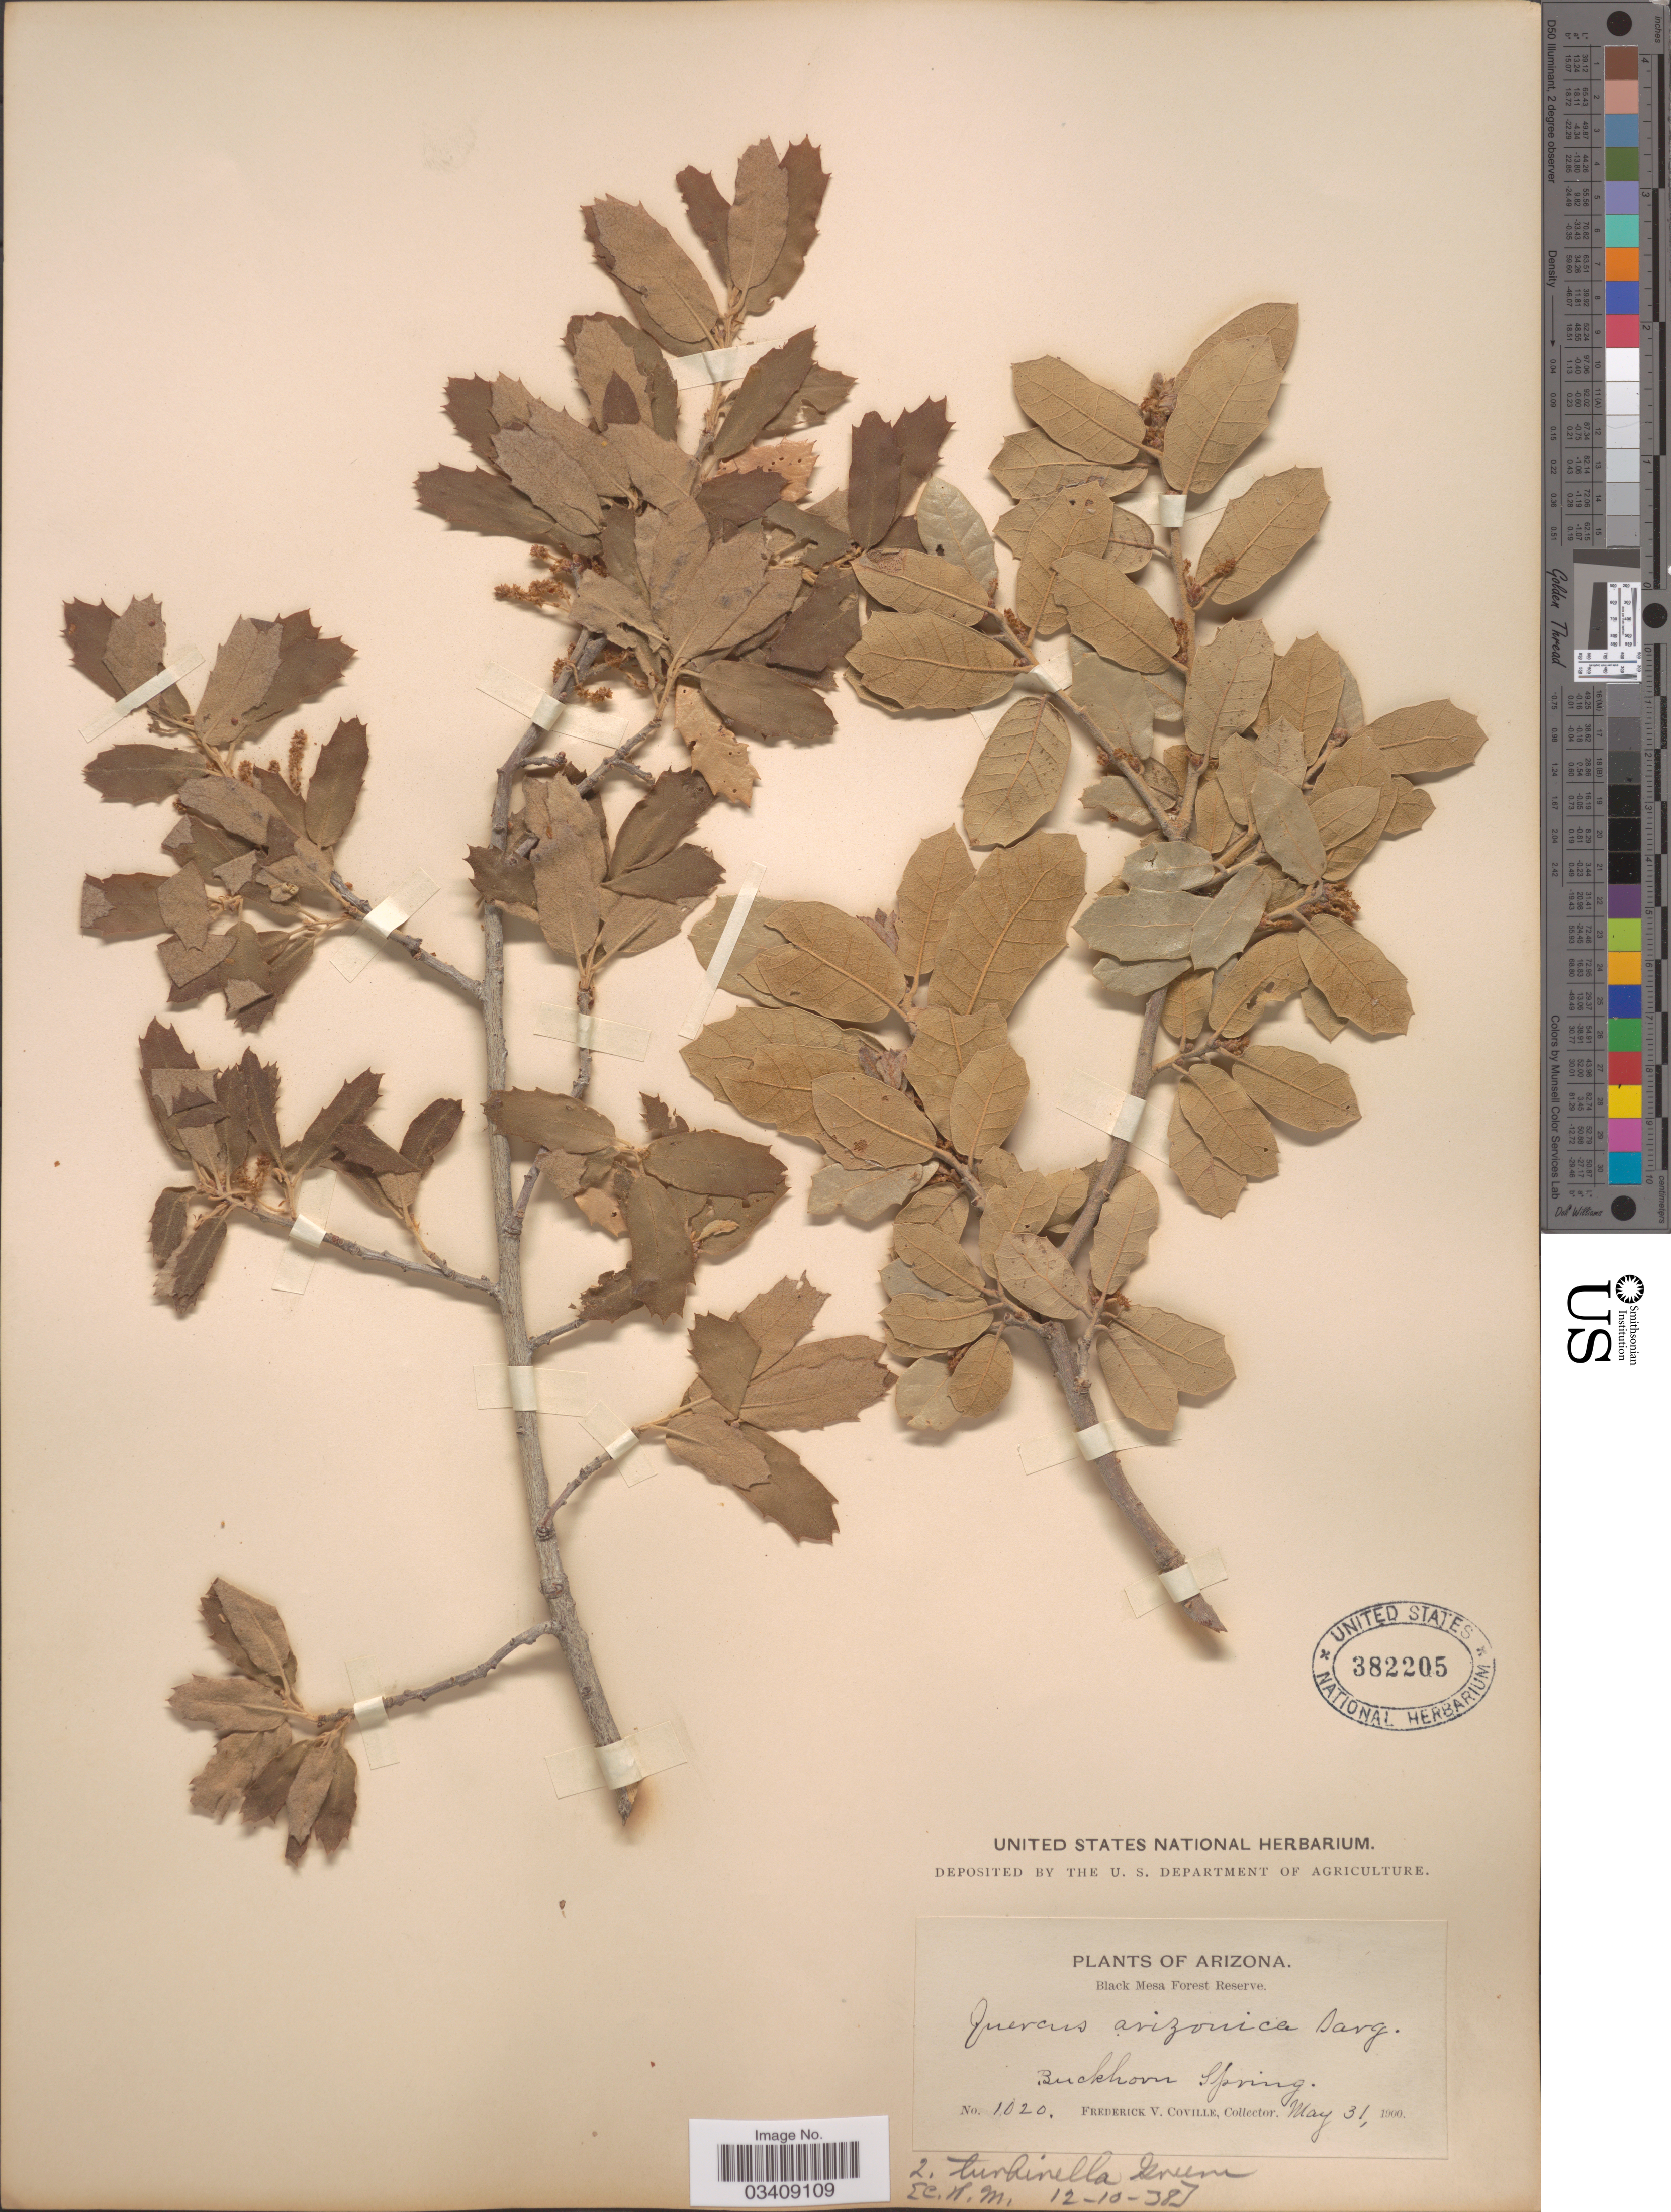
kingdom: Plantae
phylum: Tracheophyta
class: Magnoliopsida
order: Fagales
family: Fagaceae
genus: Quercus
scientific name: Quercus turbinella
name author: Greene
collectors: F. V. Coville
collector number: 1020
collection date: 1900-05-31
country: United States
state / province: Arizona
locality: Black Mesa Forest Reserve. Buckhorn Spring.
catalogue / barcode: US 382205